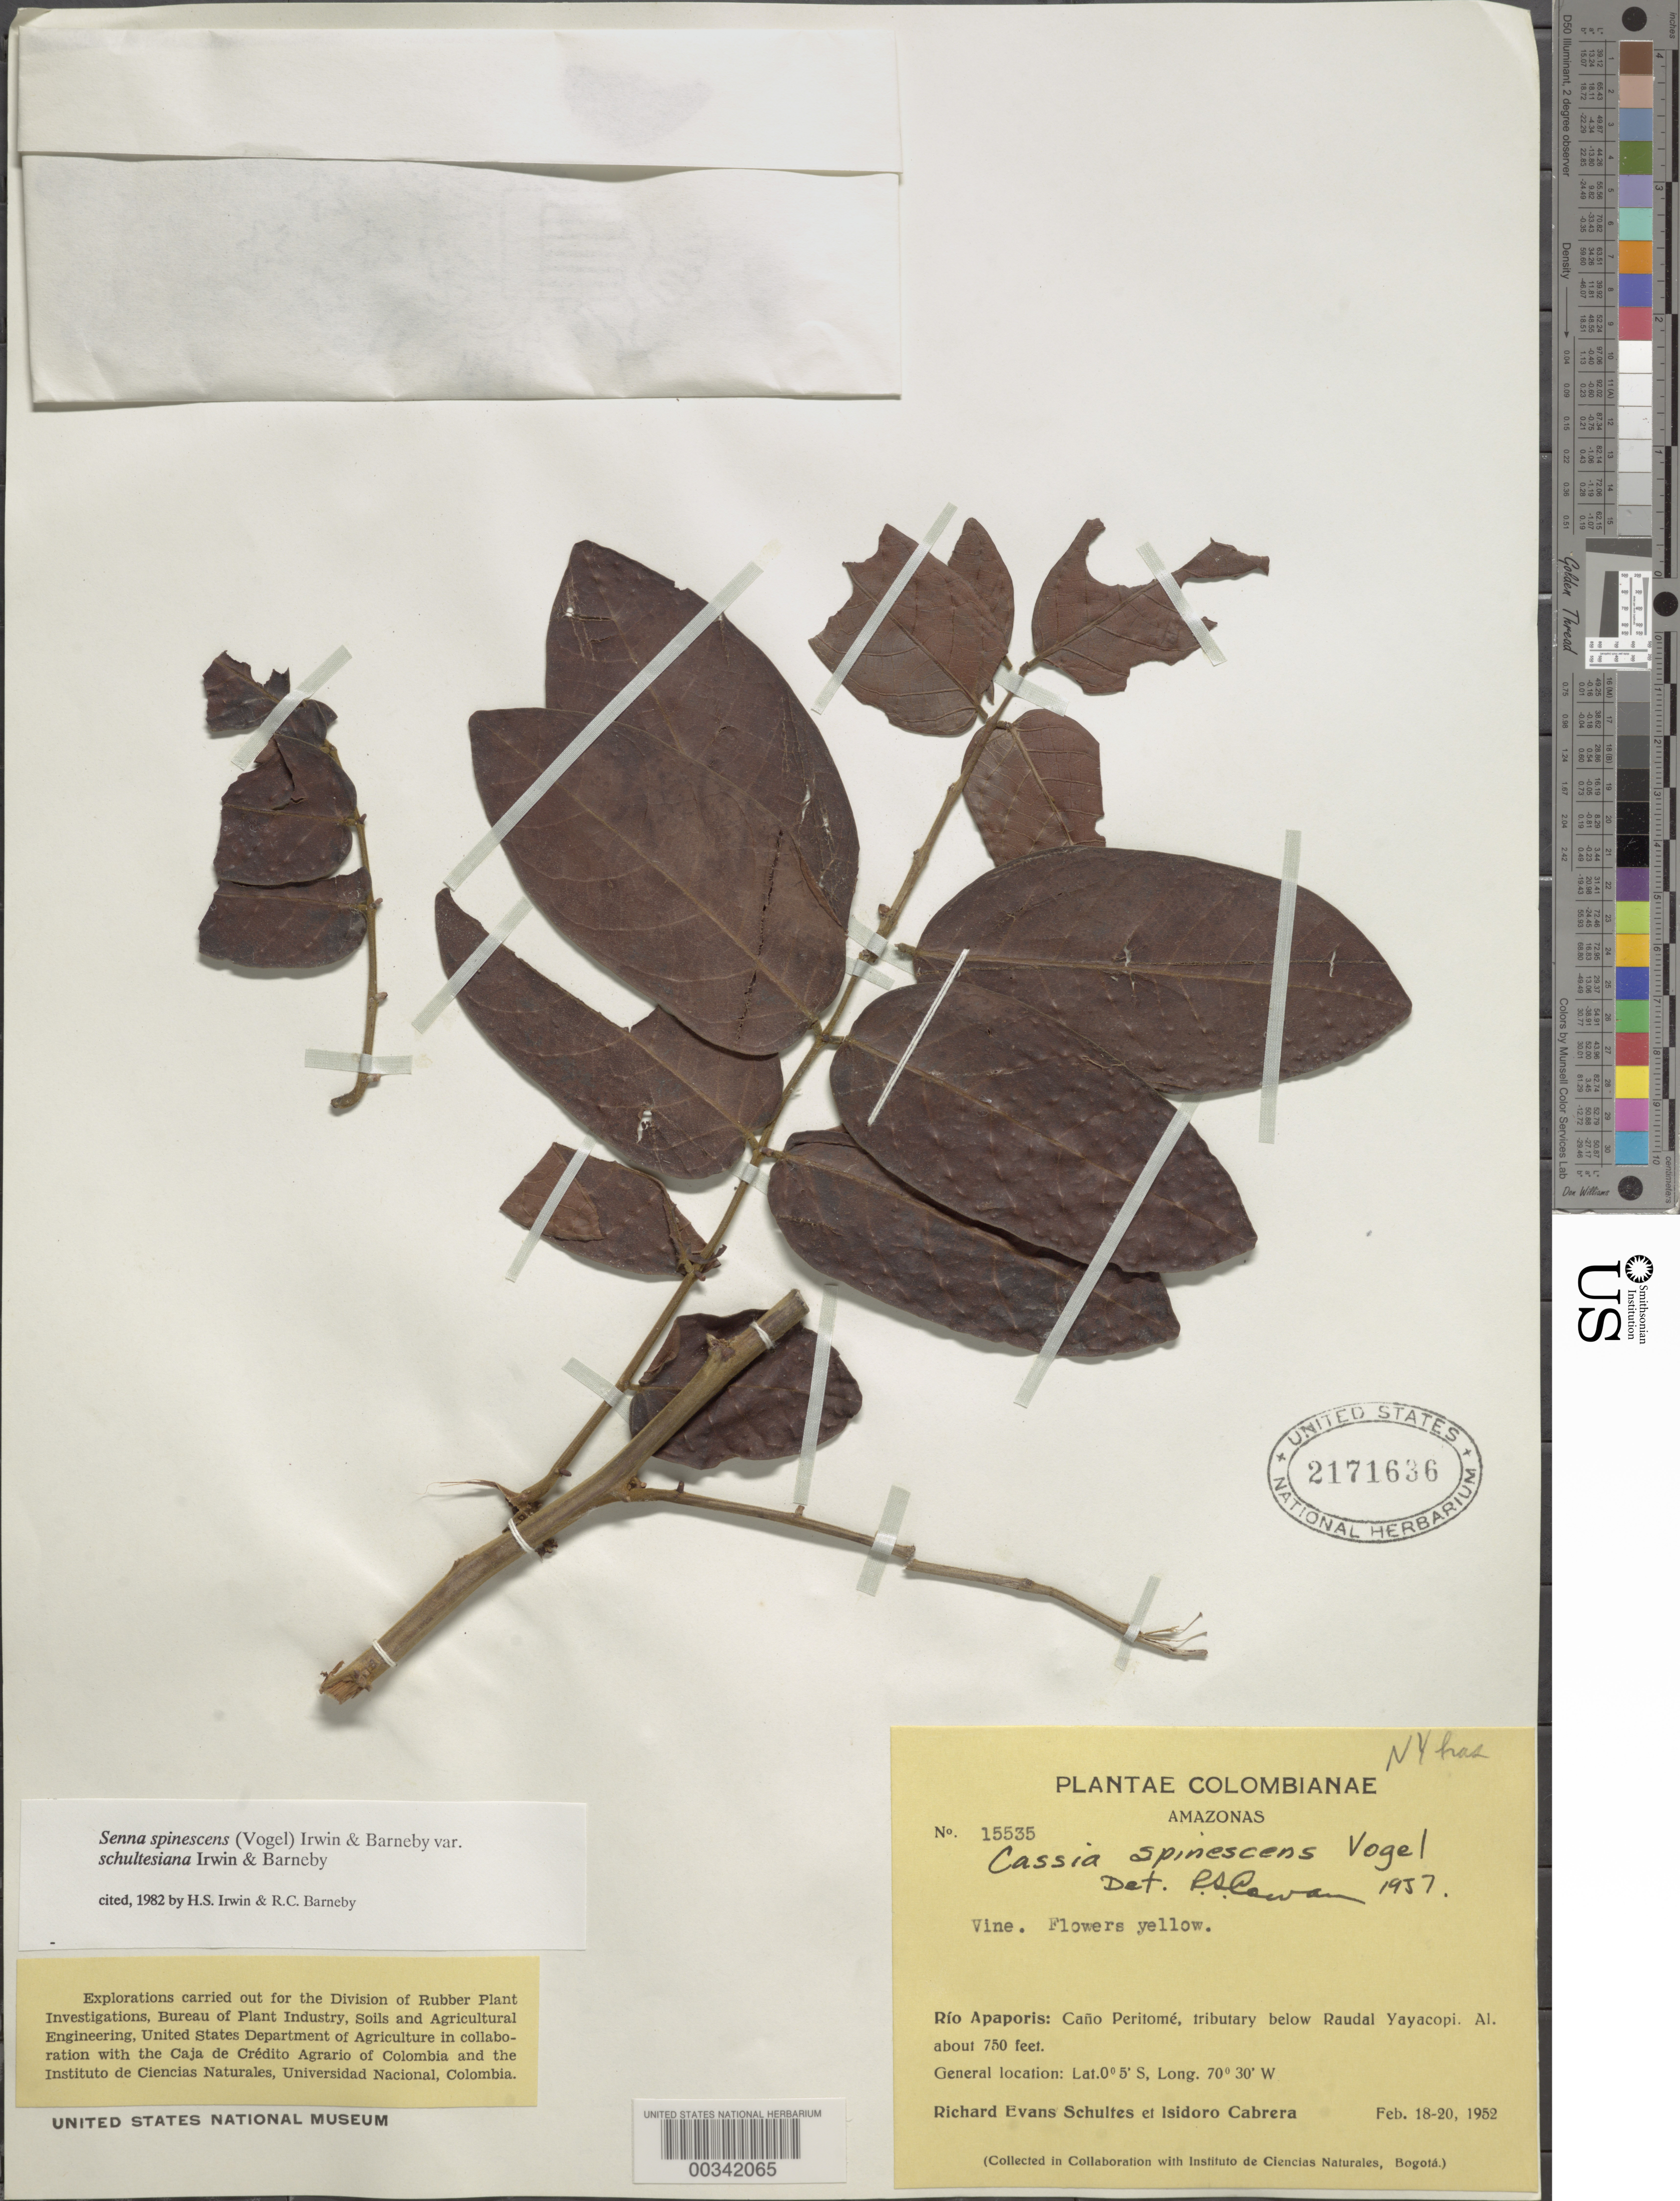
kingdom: Plantae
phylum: Tracheophyta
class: Magnoliopsida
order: Fabales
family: Fabaceae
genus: Senna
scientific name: Senna spinescens var. schultesiana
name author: H.S. Irwin & Barneby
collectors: R. E. Schultes & I. Cabrera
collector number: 15535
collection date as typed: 18 Feb 1952 to 20 Feb 1952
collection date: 1952-02-18/1952-02-20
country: Colombia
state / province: Amazônas / Vaupés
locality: Rio Apaporis; Caño peritome, tributary below Raudal Ya Yacopi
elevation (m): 229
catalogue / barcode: US 2171636